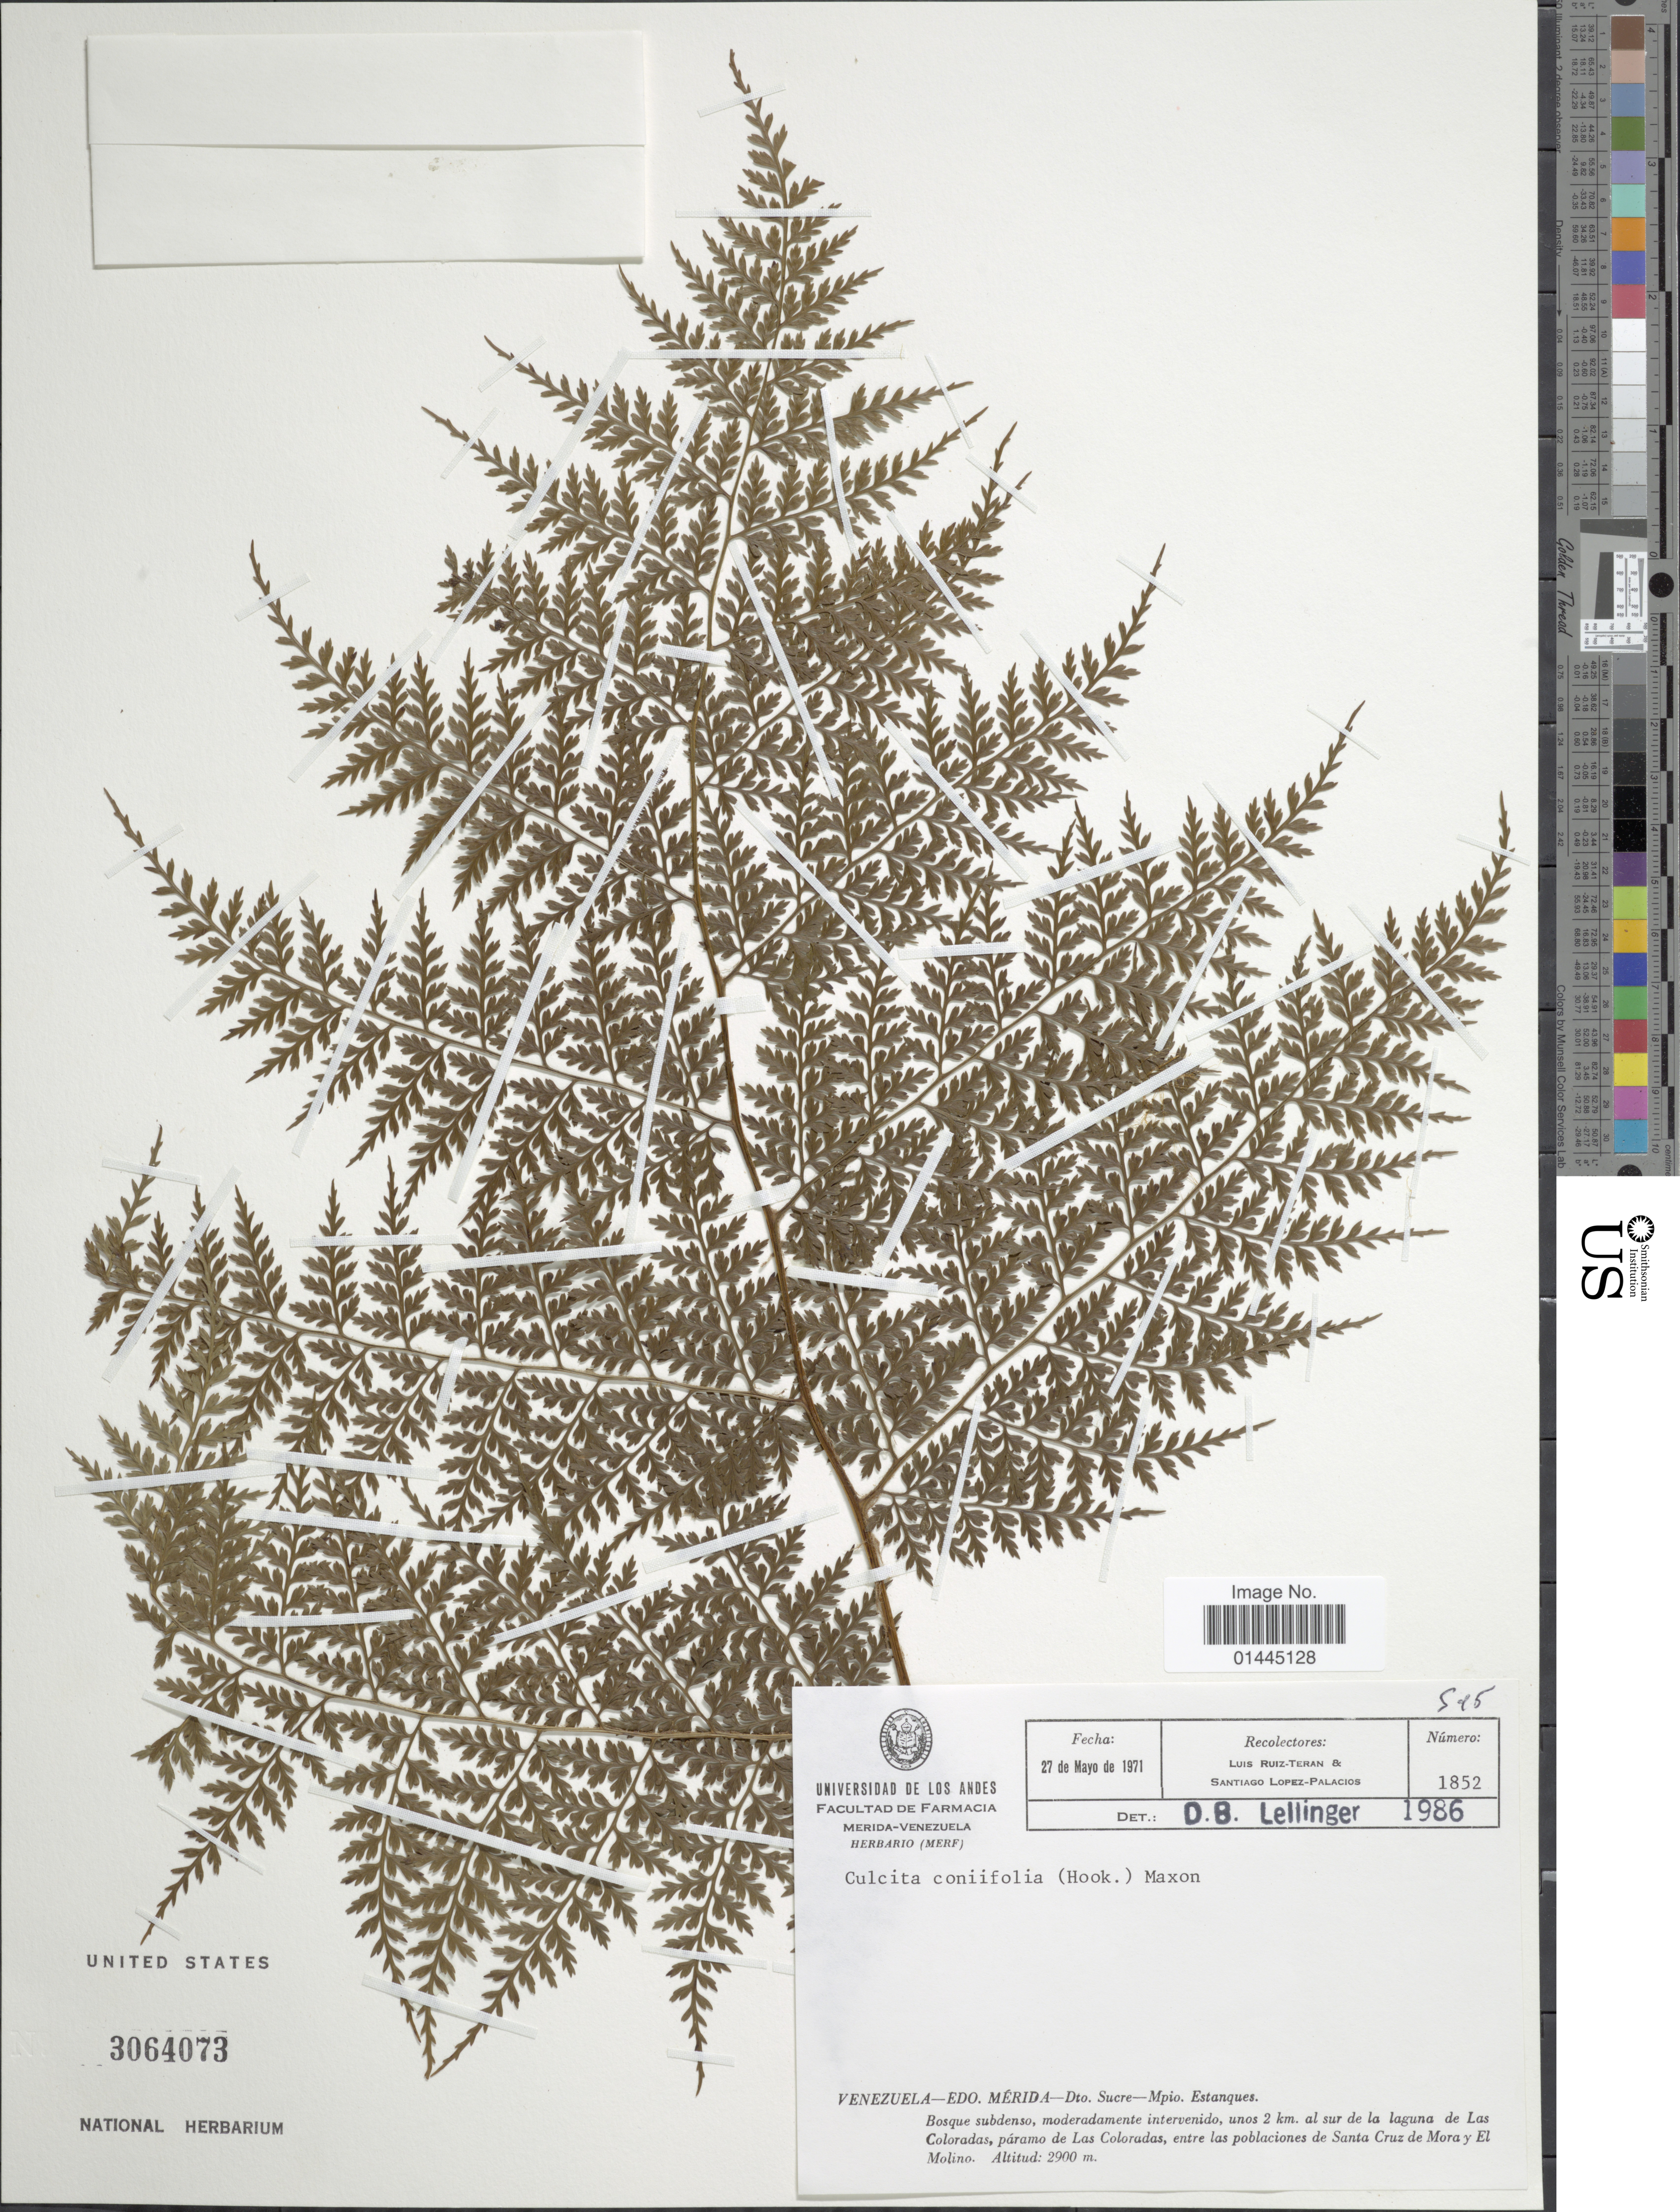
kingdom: Plantae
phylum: Tracheophyta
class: Polypodiopsida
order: Cyatheales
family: Culcitaceae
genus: Culcita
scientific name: Culcita coniifolia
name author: (Hook.) Maxon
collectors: L. E. Ruíz-Terán & S. López-Palacios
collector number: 1852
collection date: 1971-05-27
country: Venezuela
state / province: Mérida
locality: Dto. Sucre-Mpio. Estanques, unos 2 km. al sur de la laguna de Las Coloradas, paramo de Las Colorados, entre las poblaciones de Sanrta Cruz de Mora y El Molino.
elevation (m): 2900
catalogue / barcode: US 3064073